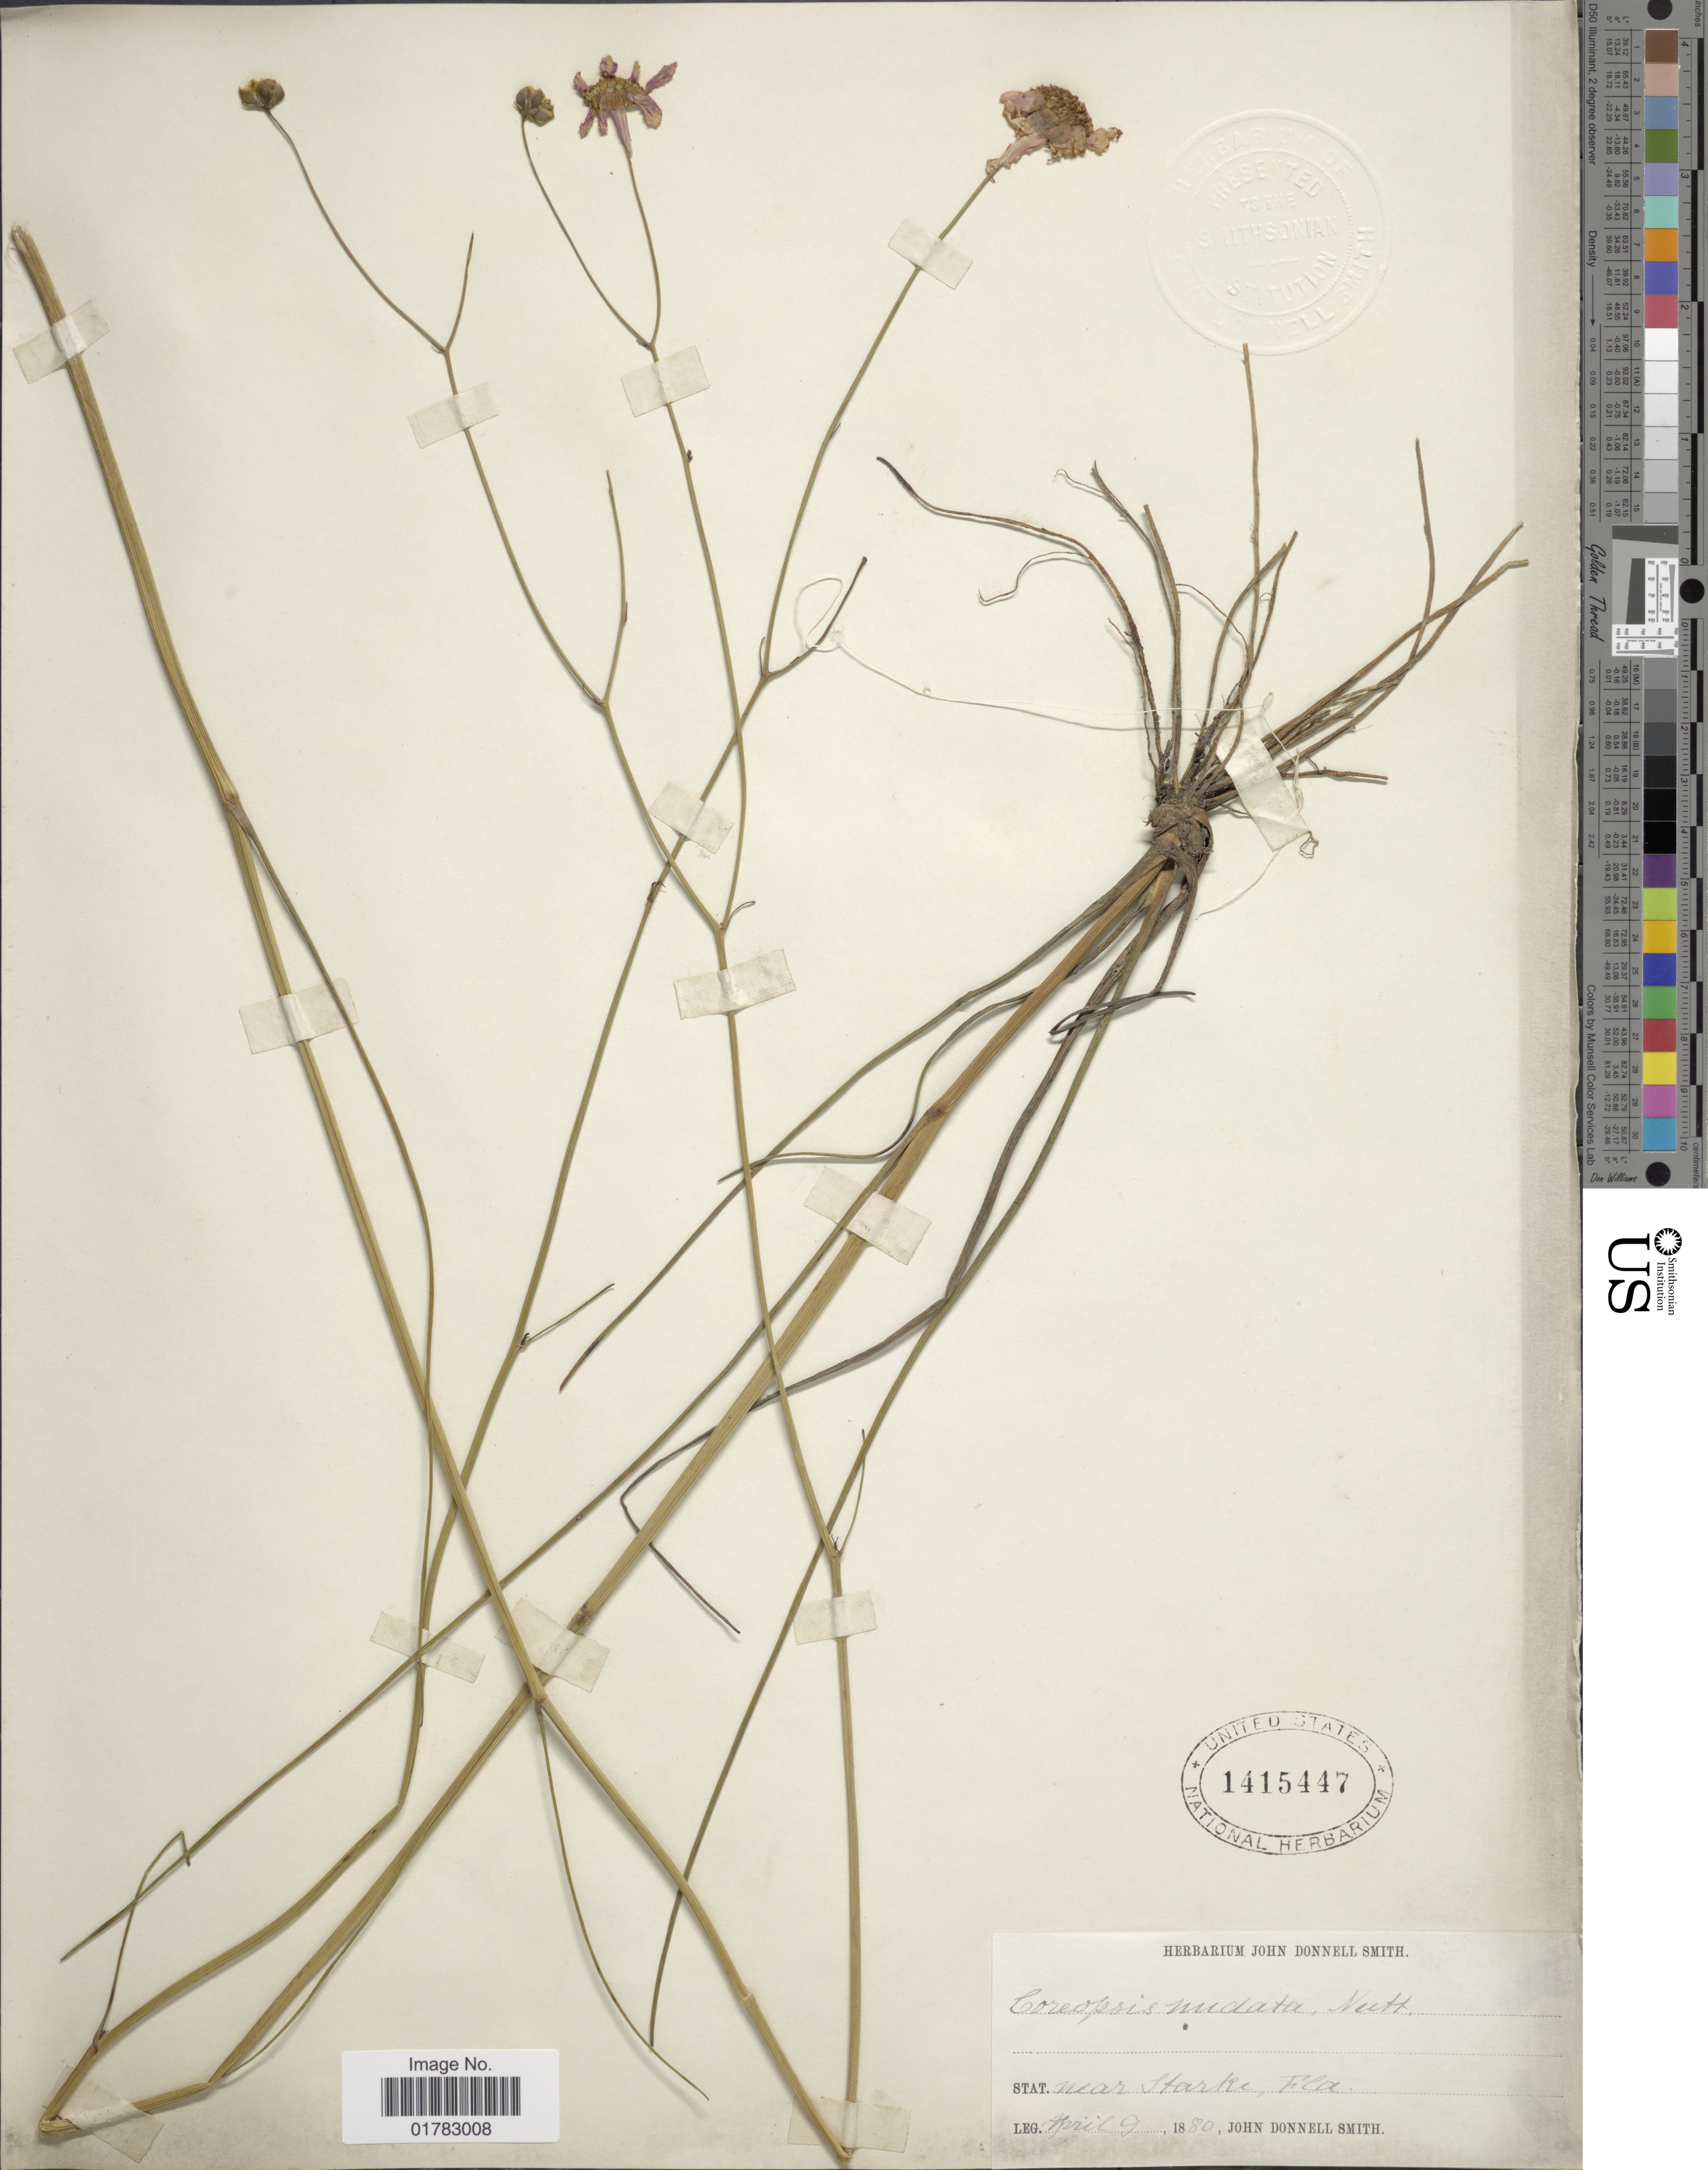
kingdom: Plantae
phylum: Tracheophyta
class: Magnoliopsida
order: Asterales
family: Asteraceae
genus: Coreopsis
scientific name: Coreopsis nudatus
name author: Nutt.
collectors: J. Donnell Smith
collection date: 1880-04-09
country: United States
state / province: Florida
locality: Near Starke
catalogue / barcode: US 1415447